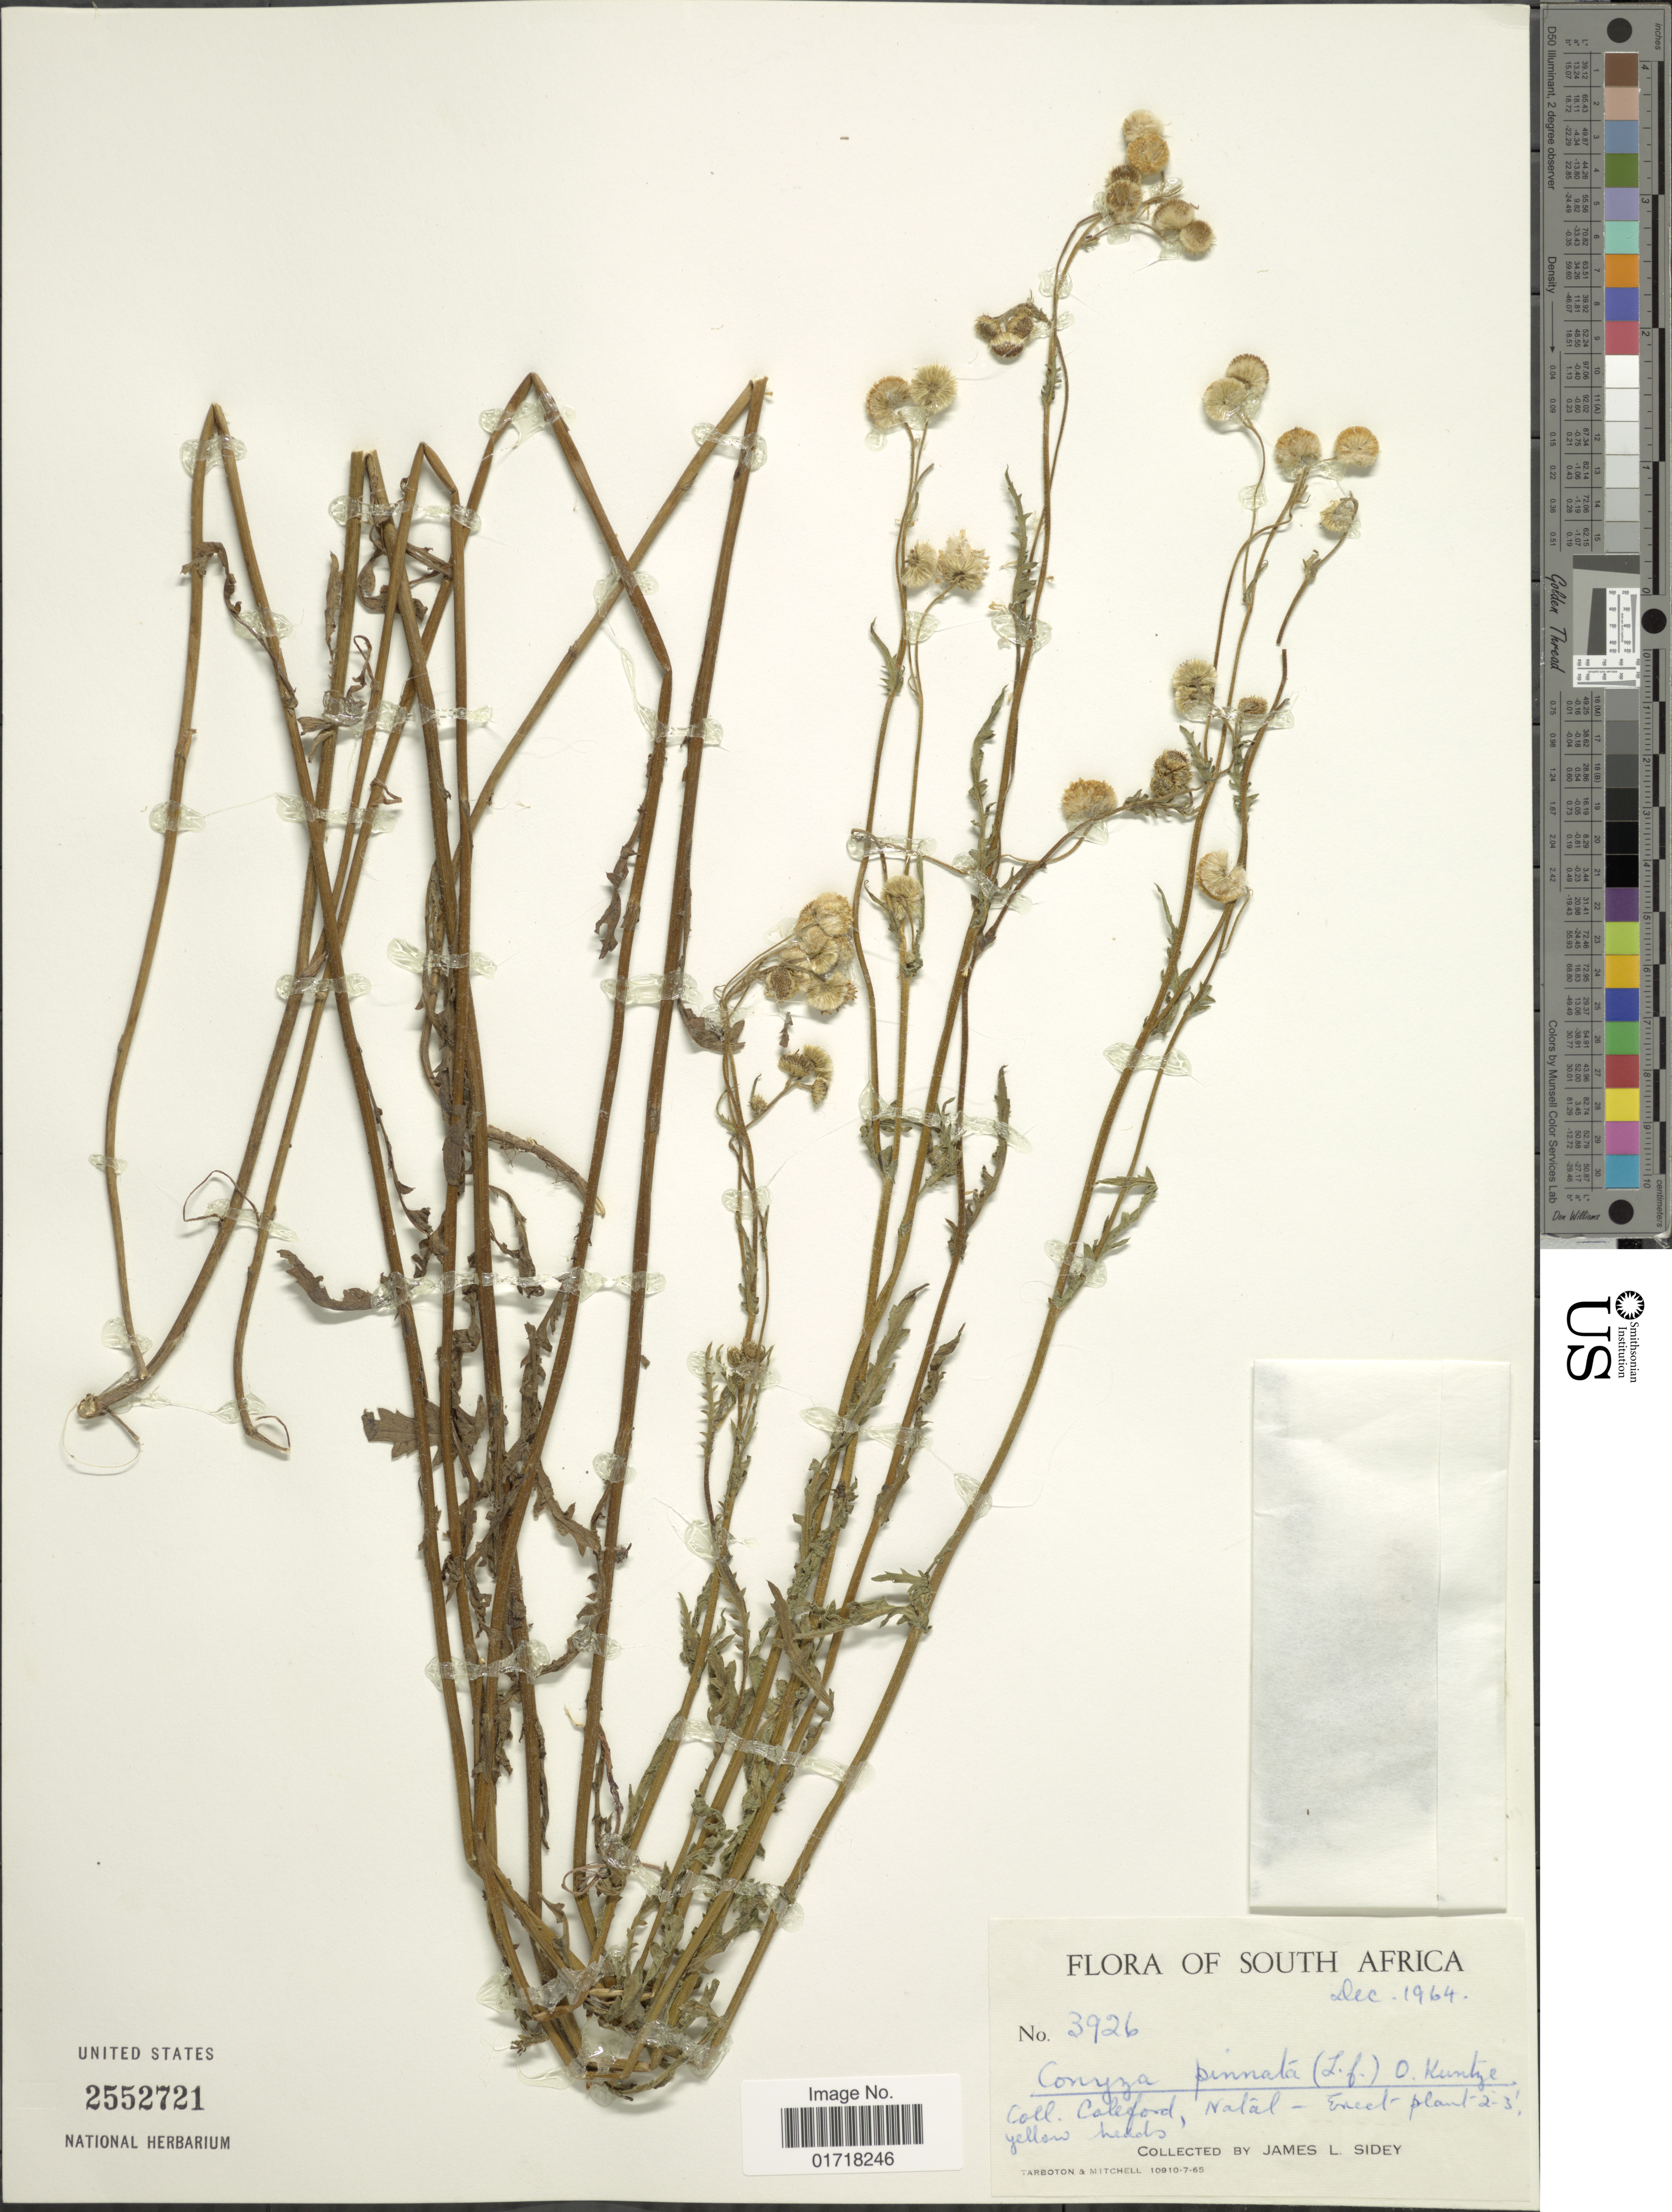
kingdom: Plantae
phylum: Tracheophyta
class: Magnoliopsida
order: Asterales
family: Asteraceae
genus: Conyza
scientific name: Conyza pinnata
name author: (L. f.) Kuntze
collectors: J. L. Sidey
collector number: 3926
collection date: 1964-12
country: South Africa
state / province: KwaZulu-Natal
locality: COll. Caleford, Natal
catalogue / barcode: US 2552721